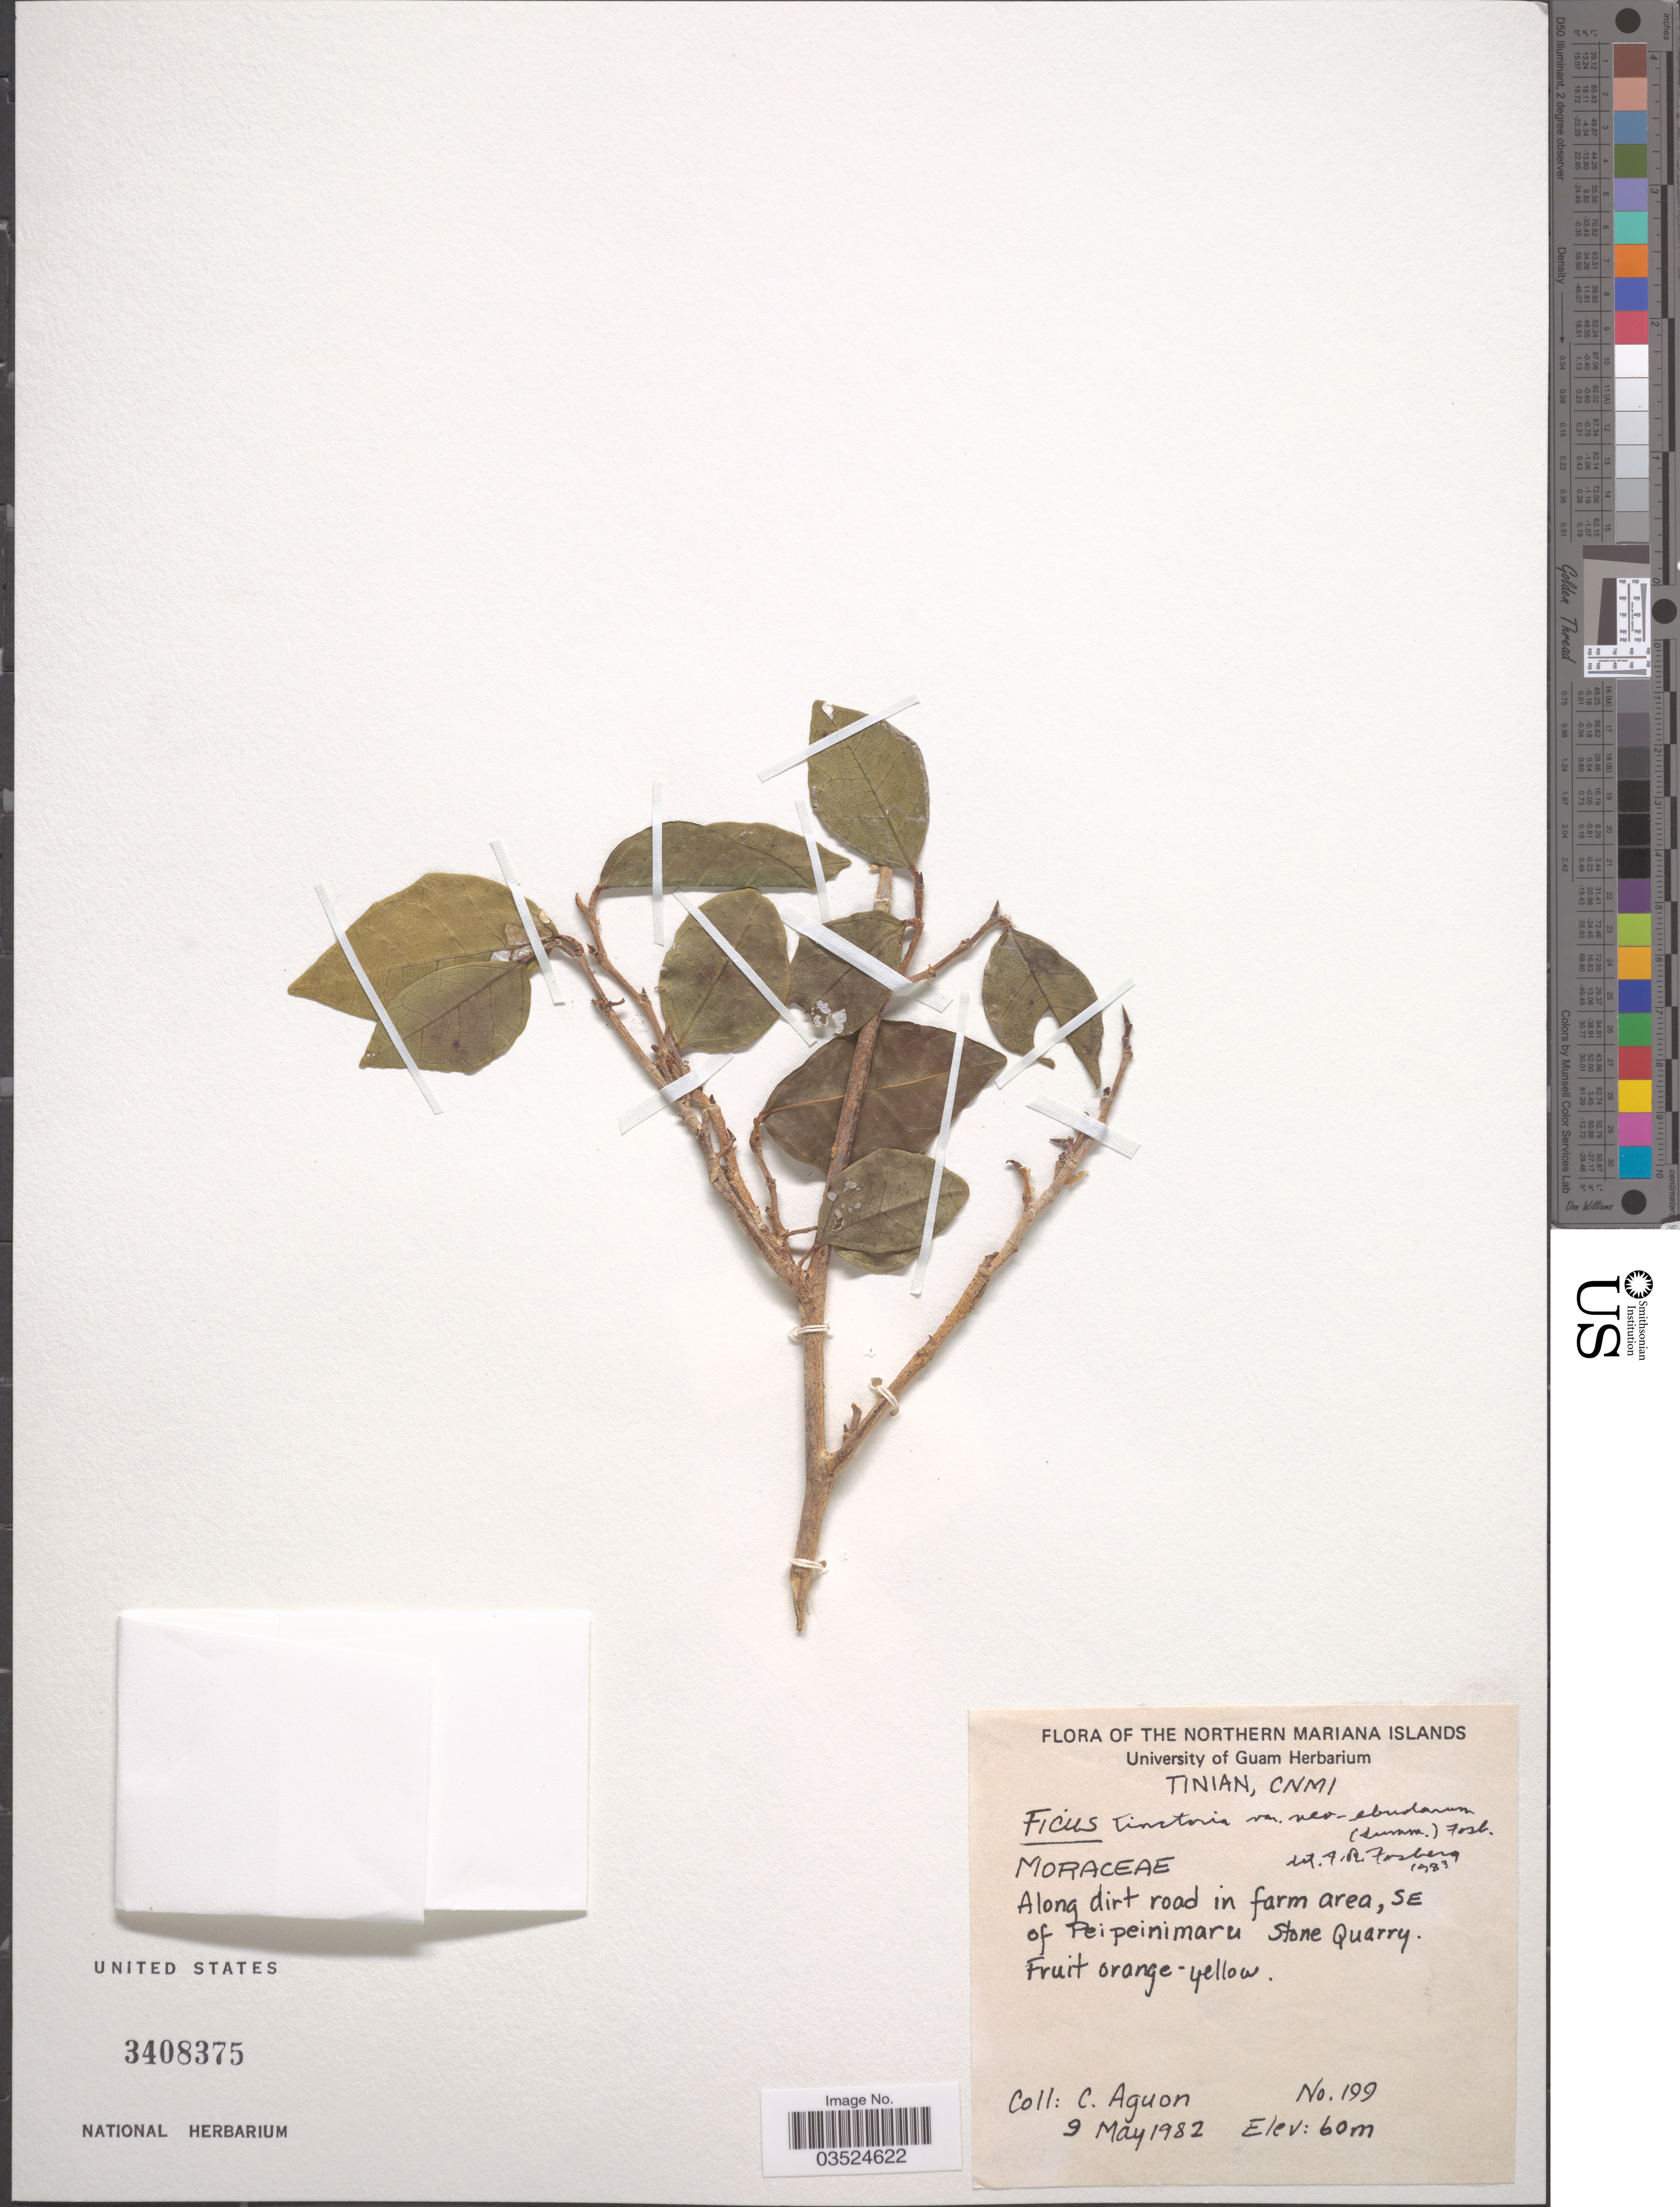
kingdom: Plantae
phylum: Tracheophyta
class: Magnoliopsida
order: Rosales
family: Moraceae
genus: Ficus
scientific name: Ficus tinctoria var. neoebudarum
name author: (Summerh.) Fosberg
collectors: C. Aguon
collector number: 199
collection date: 1982-05-09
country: Northern Mariana Islands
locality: Tinian, CNMI. Along dirt road in farm area, SE of Peipeinimaru Stone Quarry.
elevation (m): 60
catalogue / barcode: US 3408375